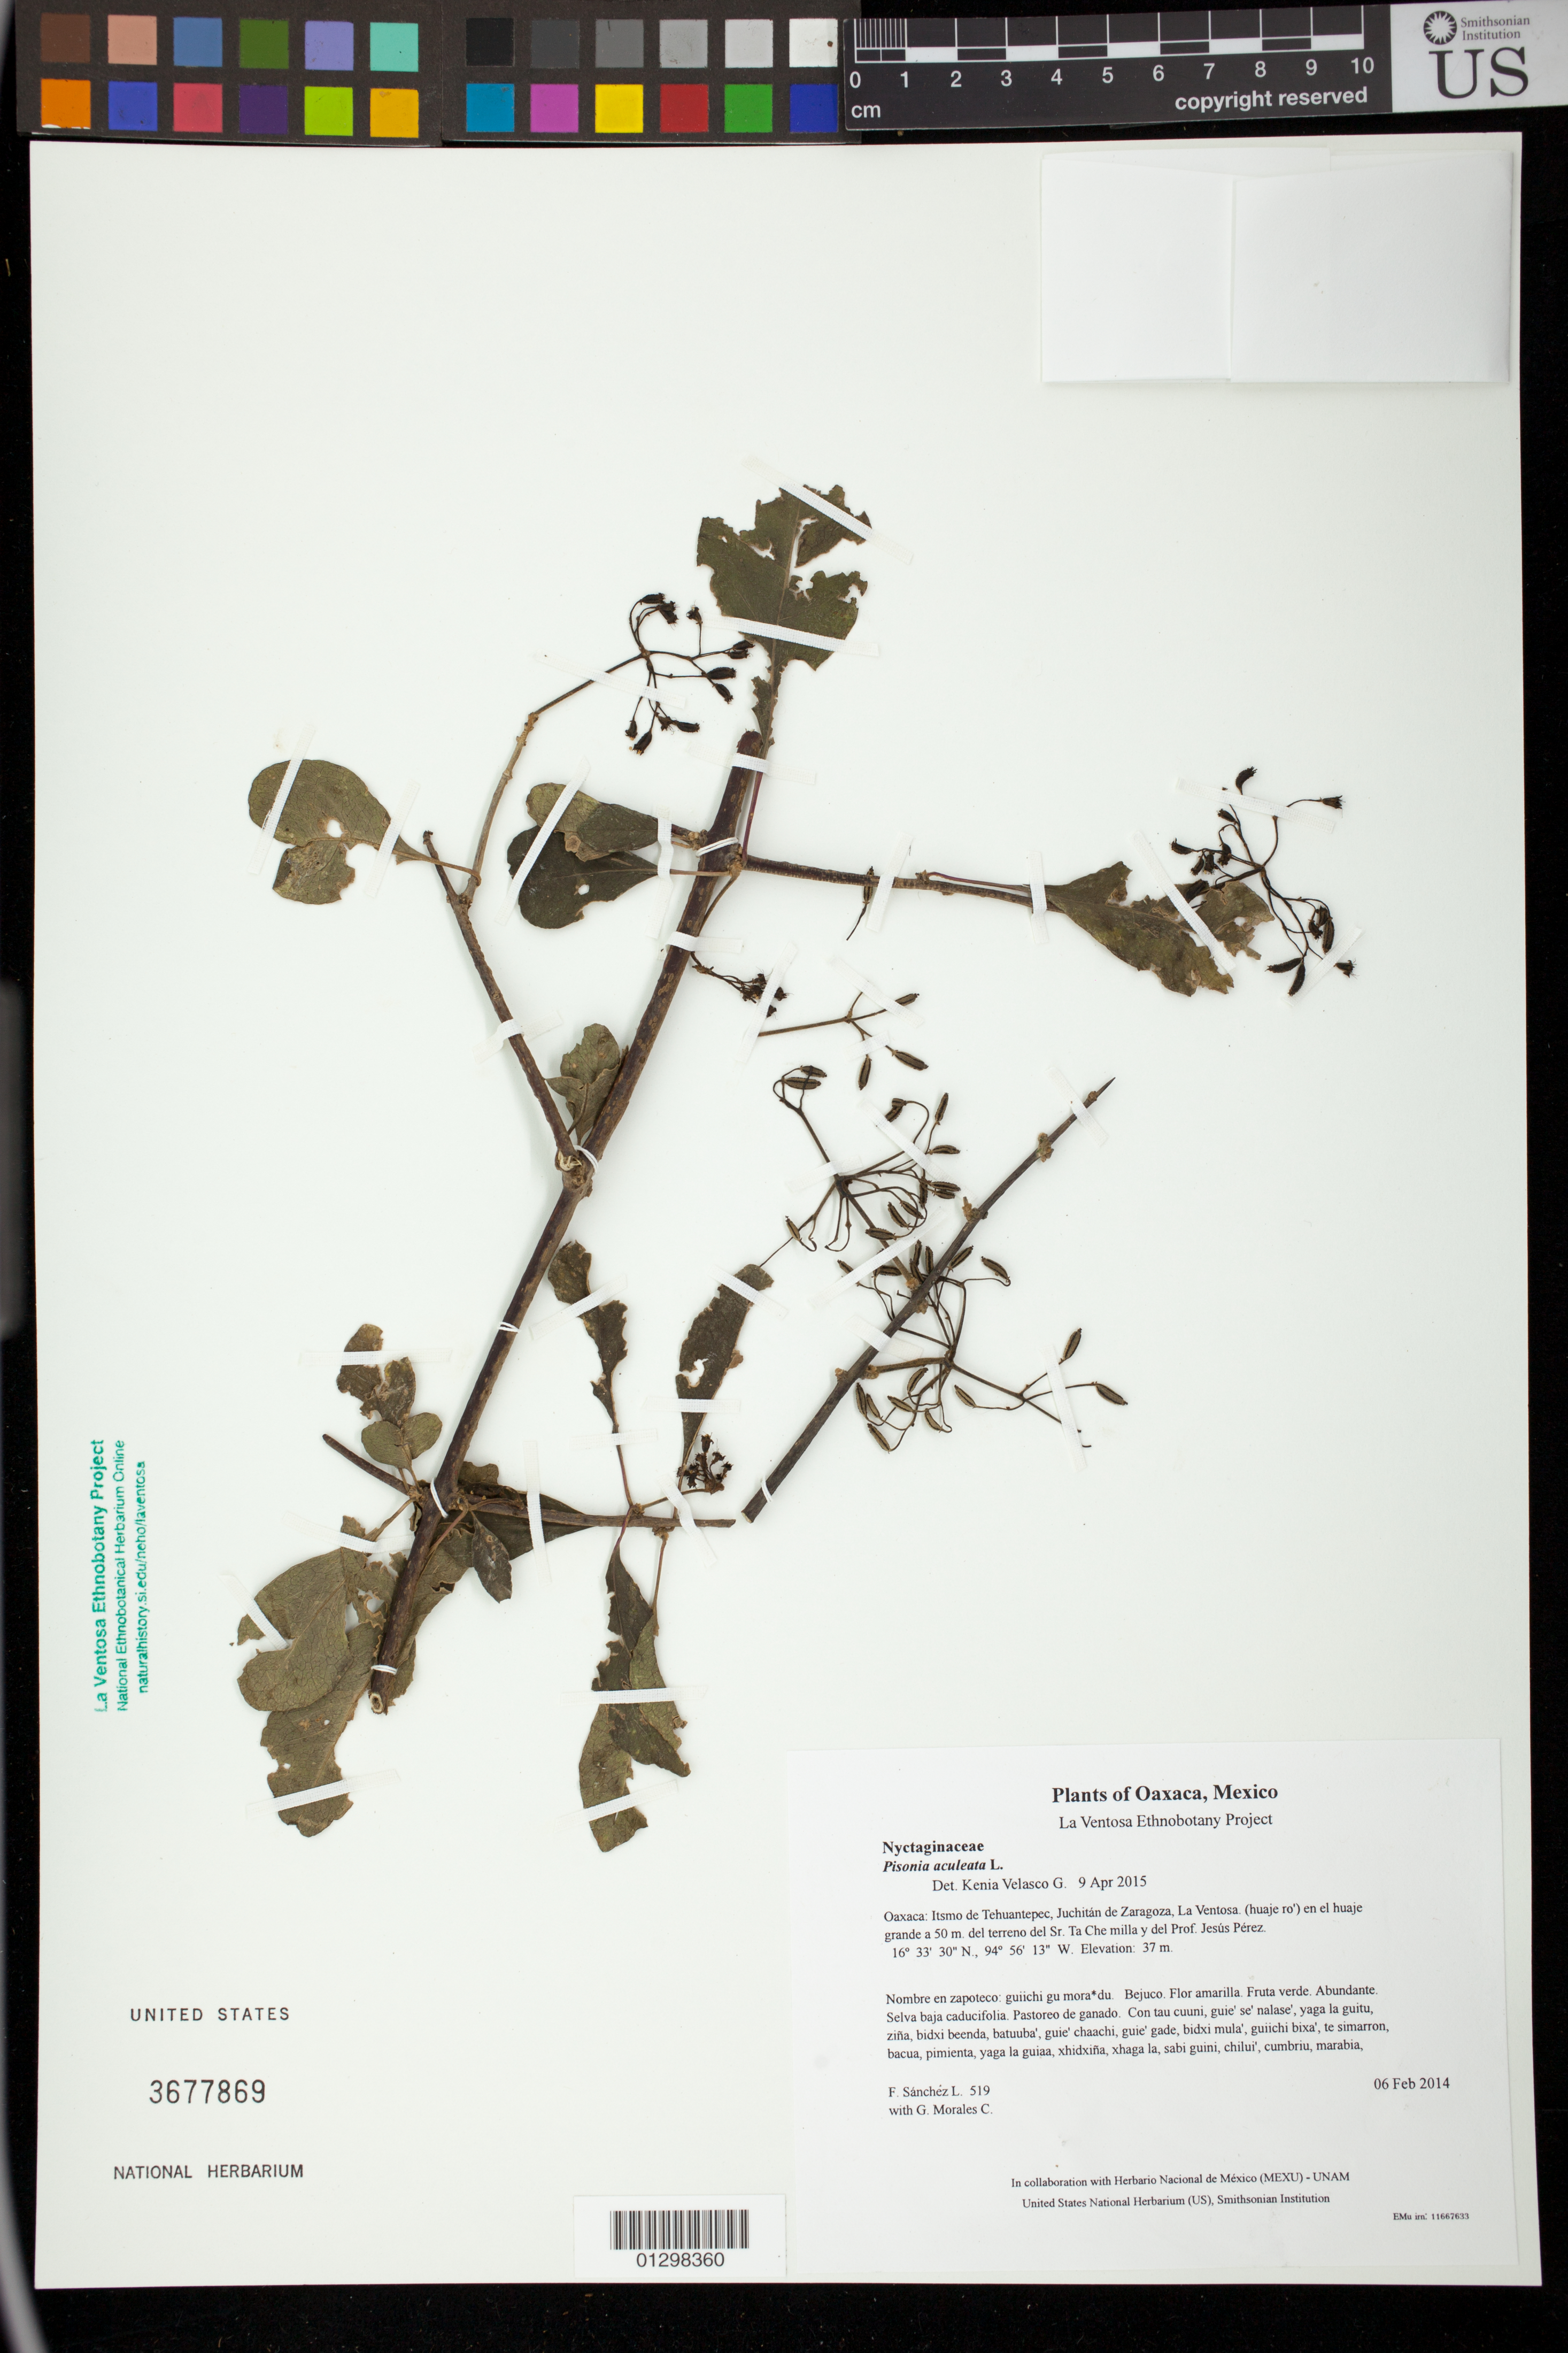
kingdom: Plantae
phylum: Tracheophyta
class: Magnoliopsida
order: Caryophyllales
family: Nyctaginaceae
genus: Pisonia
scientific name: Pisonia aculeata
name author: L.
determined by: Velasco G., Kenia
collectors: F. Sánchez L. & G. Morales C.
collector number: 519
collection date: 2014-02-06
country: Mexico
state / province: Oaxaca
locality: Itsmo de Tehuantepec, Juchitán de Zaragoza, La Ventosa. (huaje ro') en el huaje grande a 50 m. del terreno del Sr. Ta Che milla y del Prof. Jesús Pérez.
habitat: Selva baja caducifolia. Pastoreo de ganado.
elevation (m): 37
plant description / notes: JEBOT, MEXU, US; Luba'. Guie' naguchi. Cuaananaxhi naga'. Stale.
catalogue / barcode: US 3677869